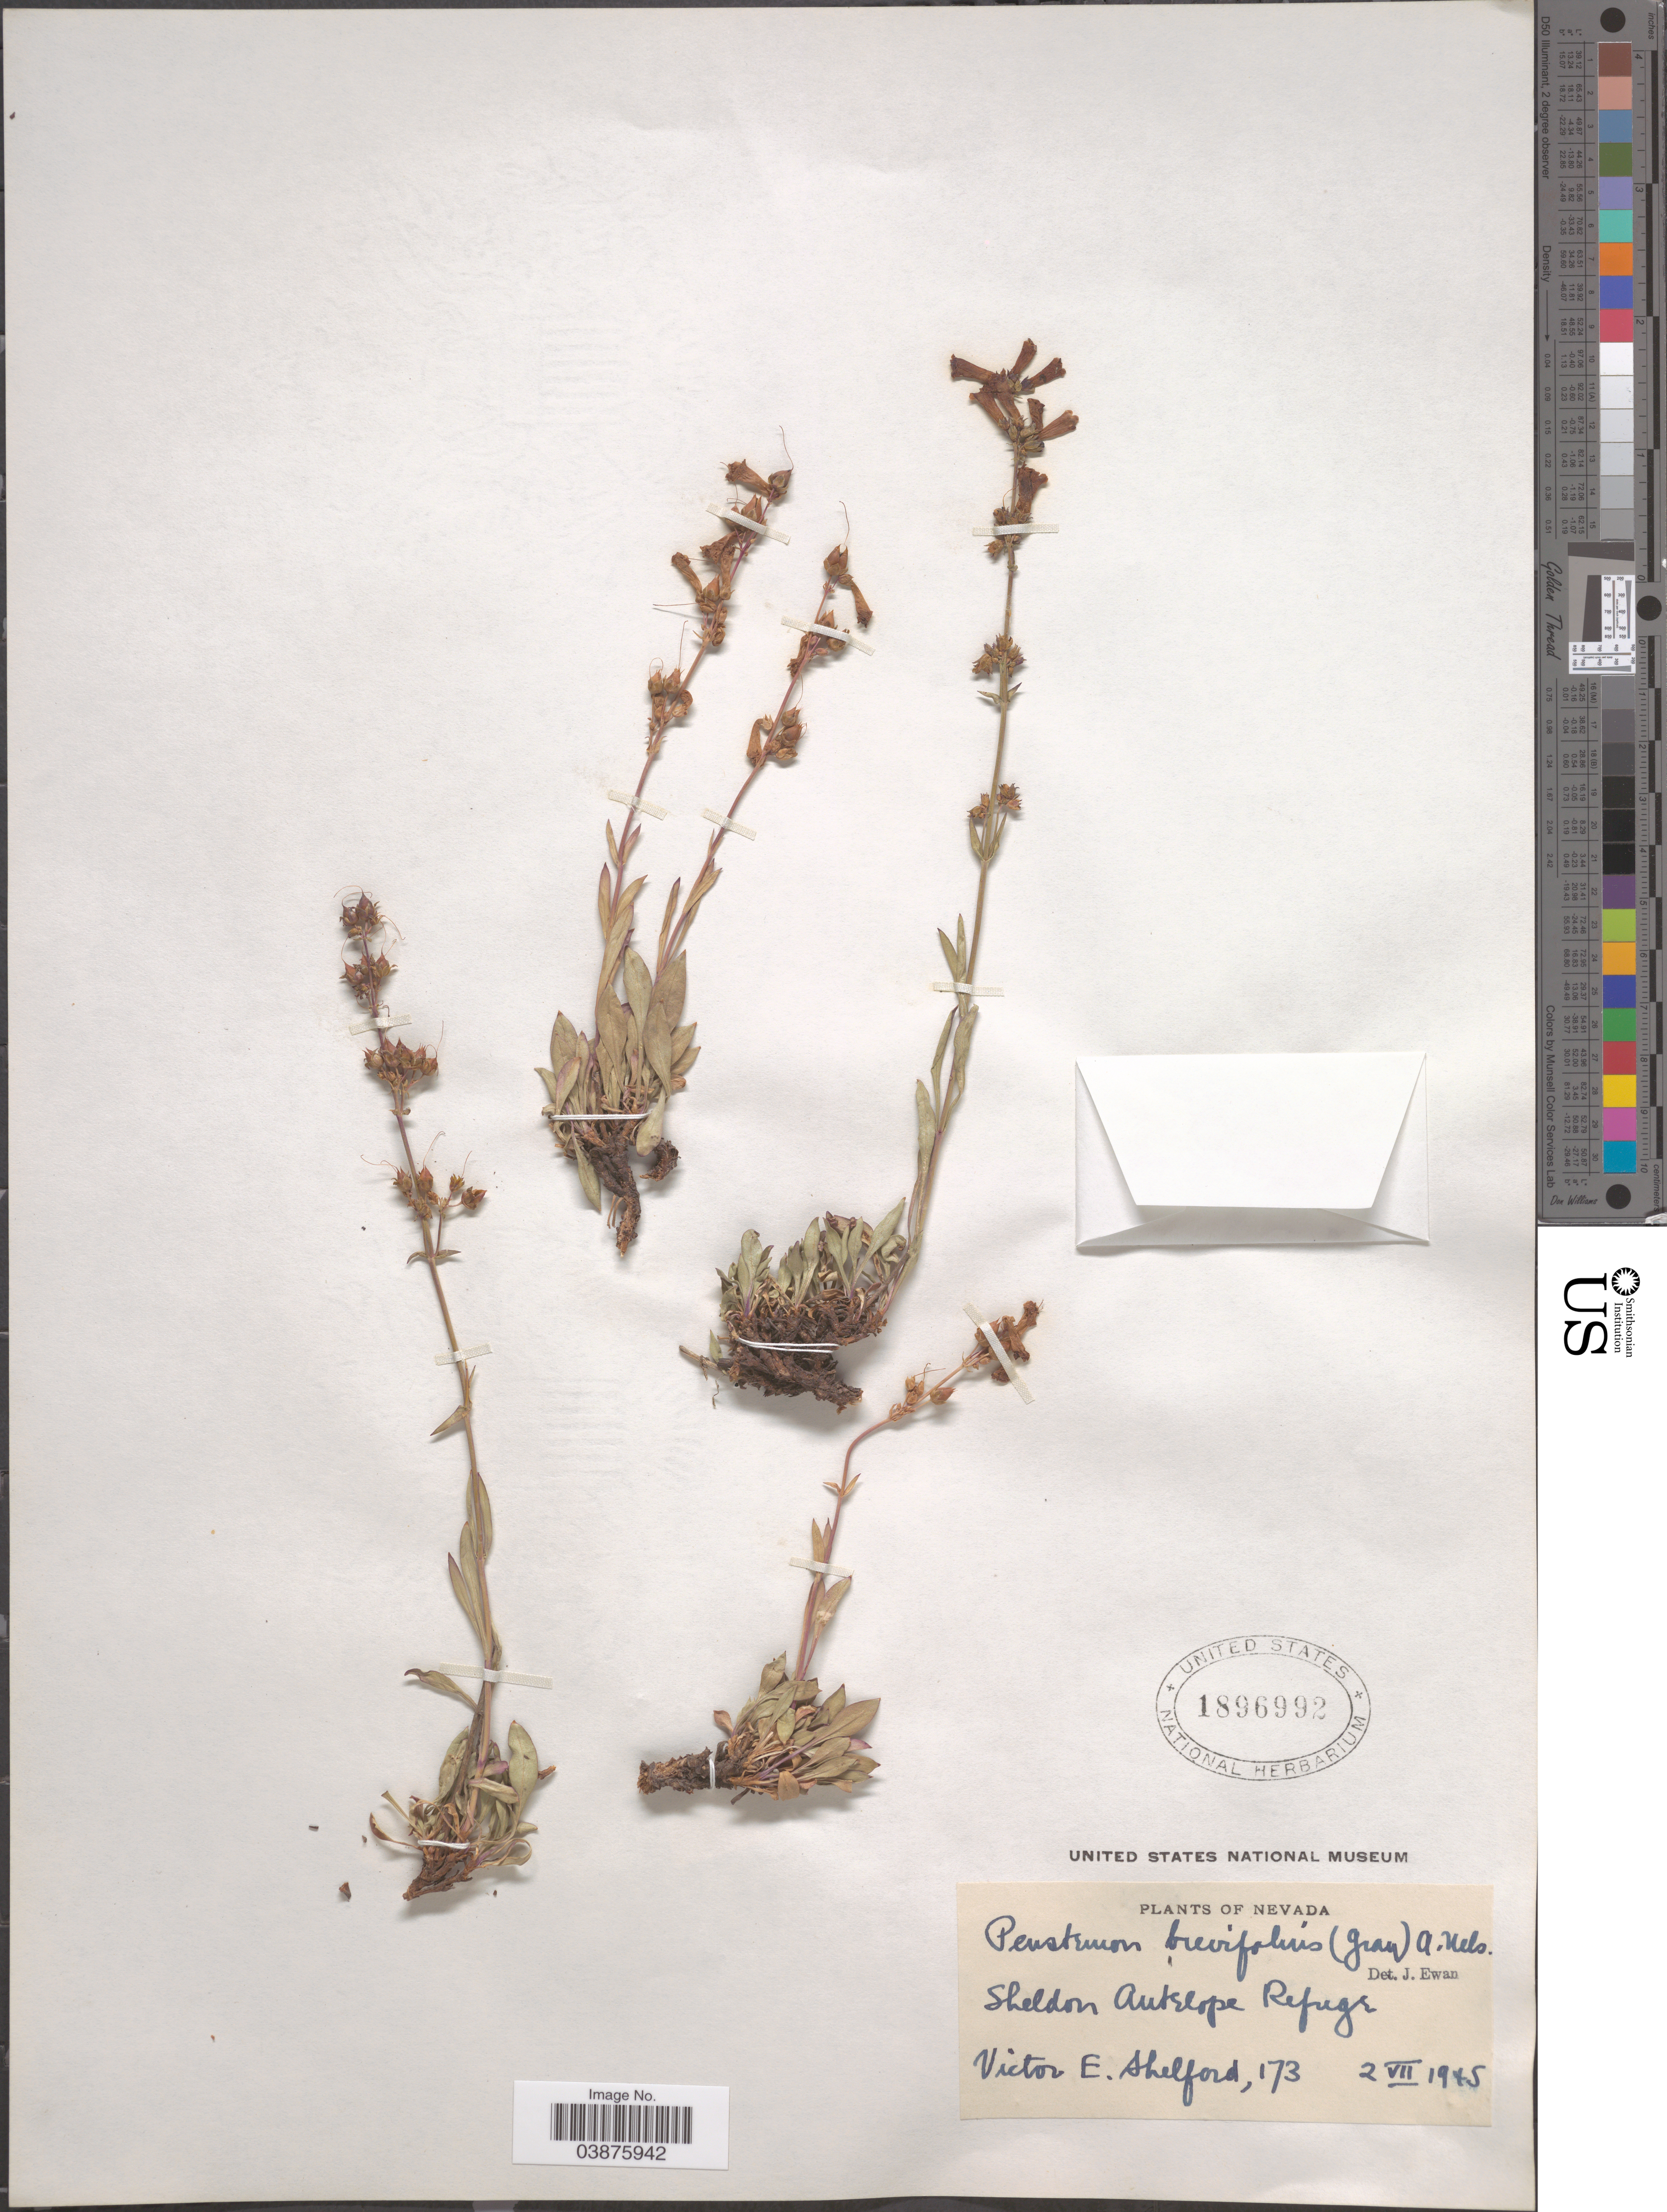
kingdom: Plantae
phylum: Tracheophyta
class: Magnoliopsida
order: Lamiales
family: Plantaginaceae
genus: Penstemon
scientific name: Penstemon humilis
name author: Nutt. ex A. Gray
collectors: V. Shelford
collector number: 173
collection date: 1945-07-02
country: United States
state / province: Nevada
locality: Sheldon Antelope Refuge.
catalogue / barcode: US 1896992